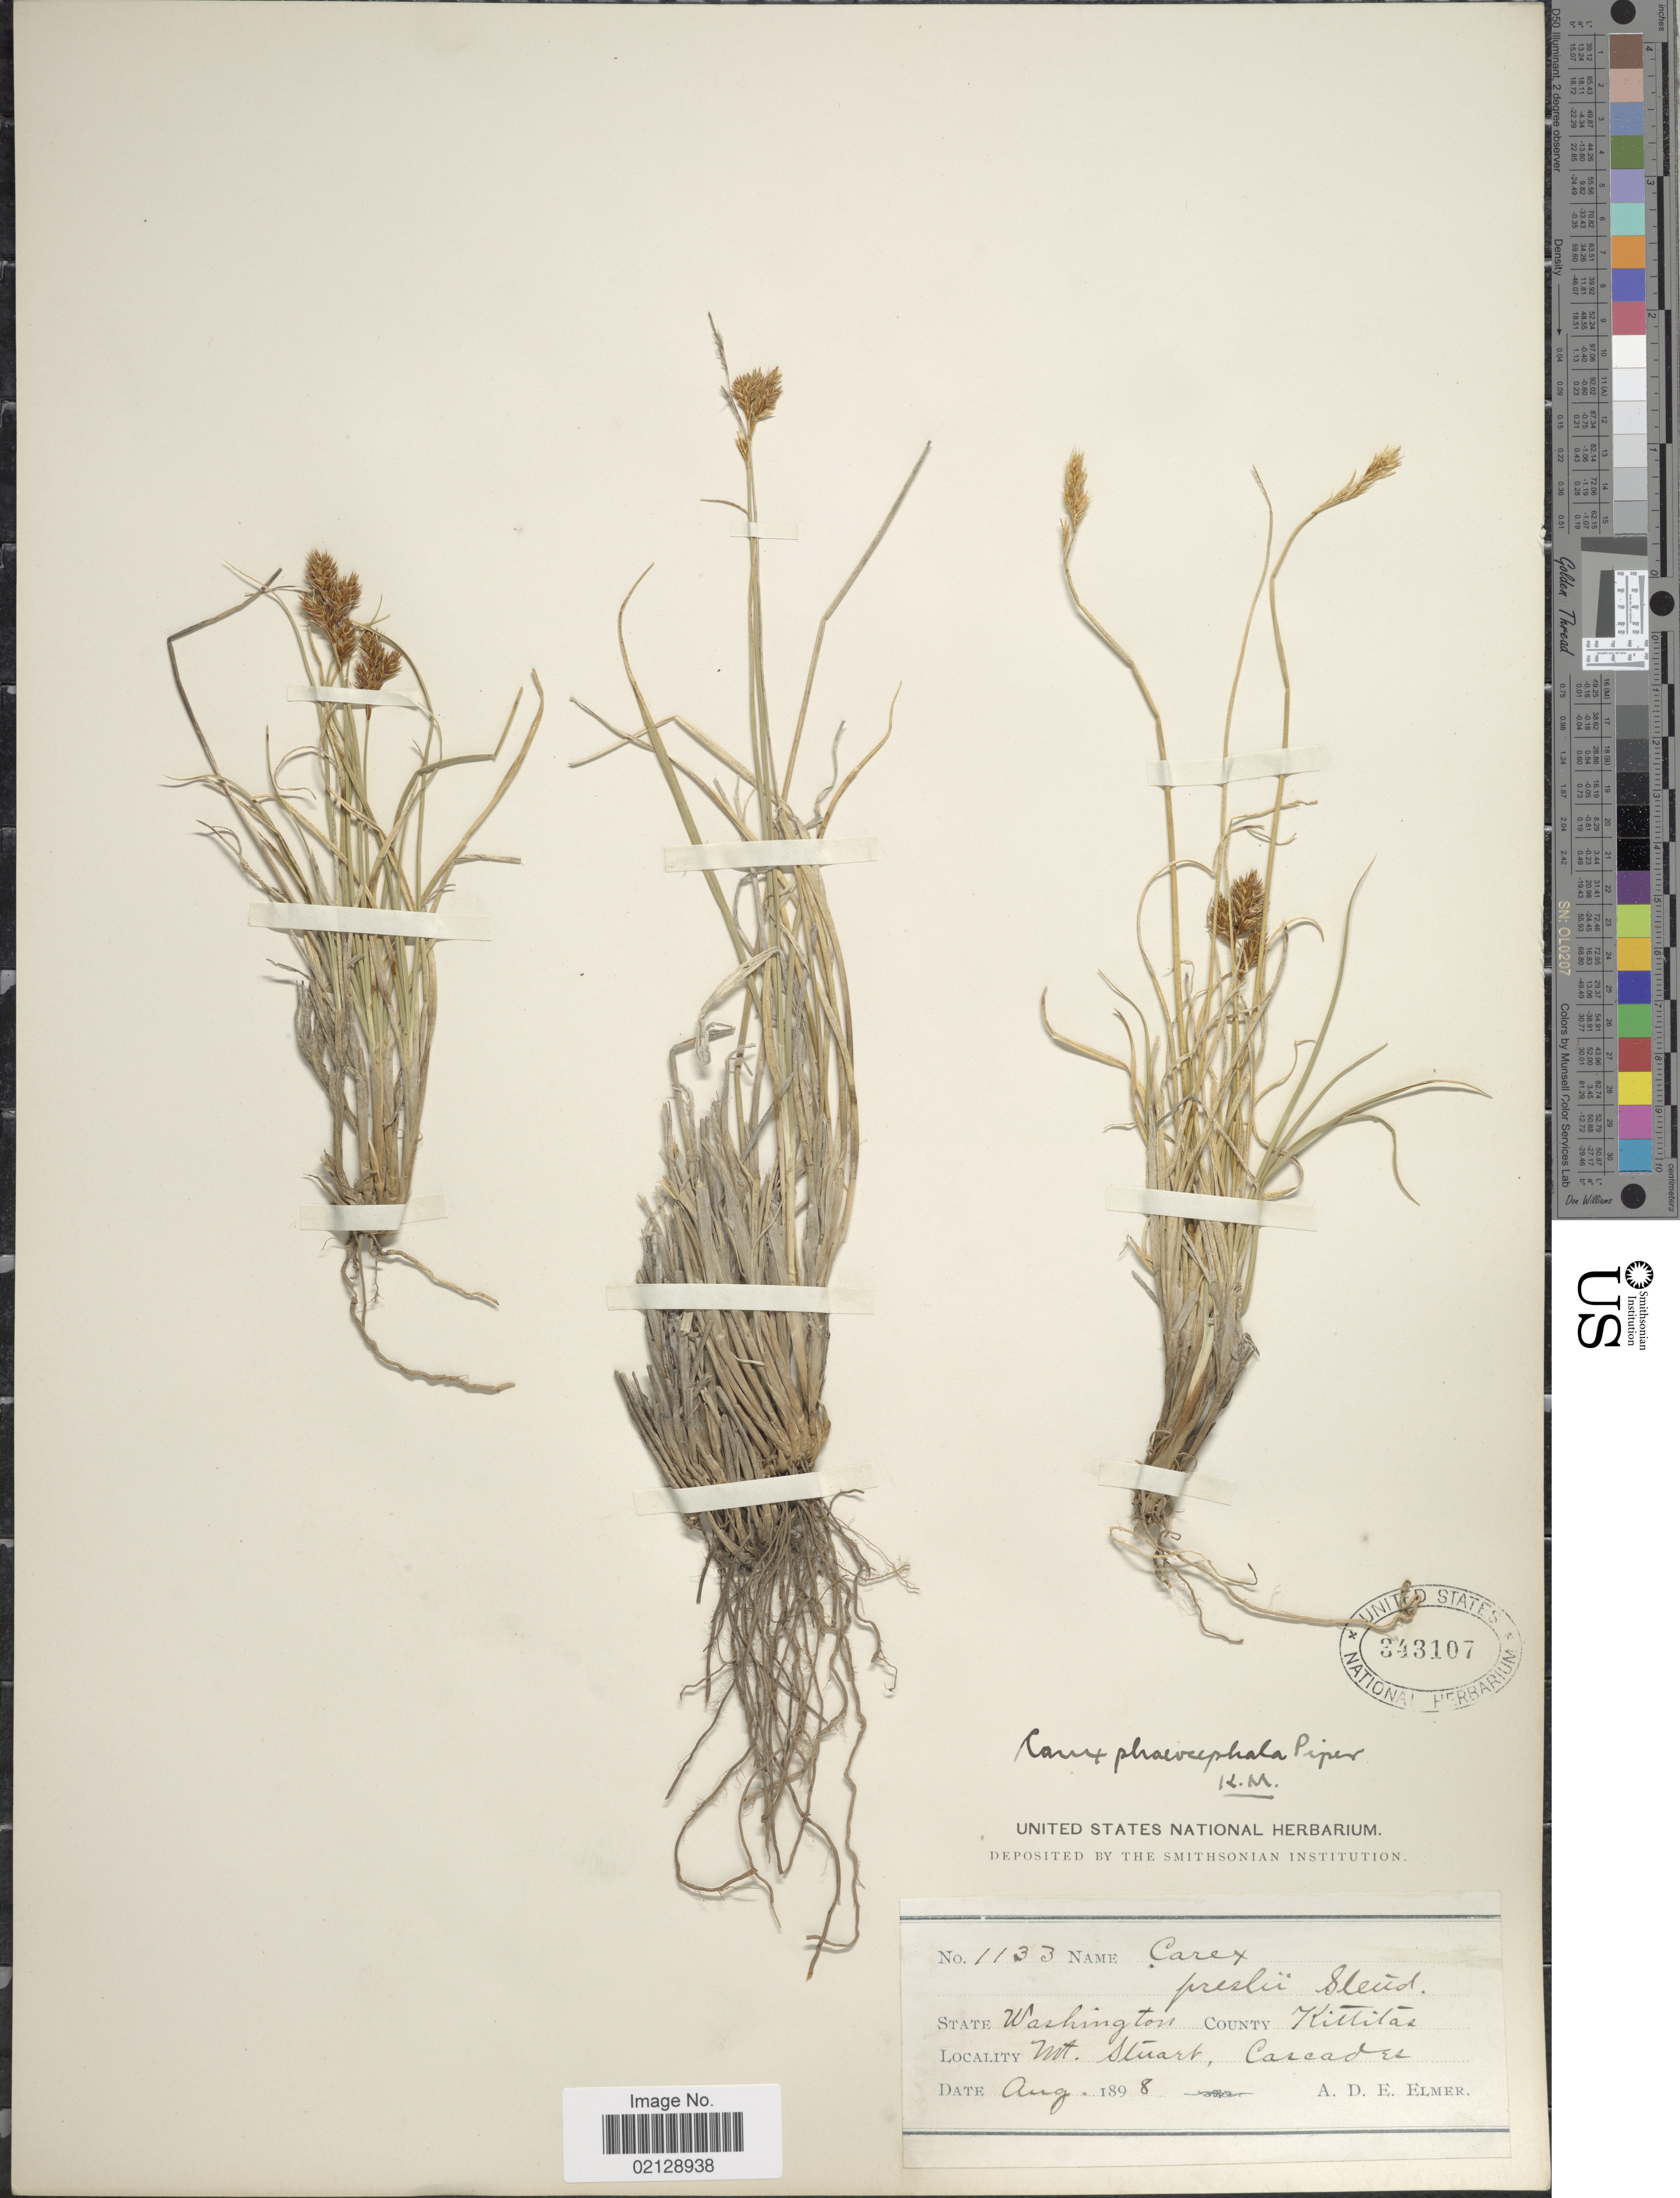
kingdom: Plantae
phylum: Tracheophyta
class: Liliopsida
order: Poales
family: Cyperaceae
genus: Carex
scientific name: Carex phaeocephala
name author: Piper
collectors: A. D. E. Elmer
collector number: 1133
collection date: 1898-08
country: United States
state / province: Washington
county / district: Kittitas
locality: State Washington, County Kittitas, Mt. Stuart, Cascades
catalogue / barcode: US 343107